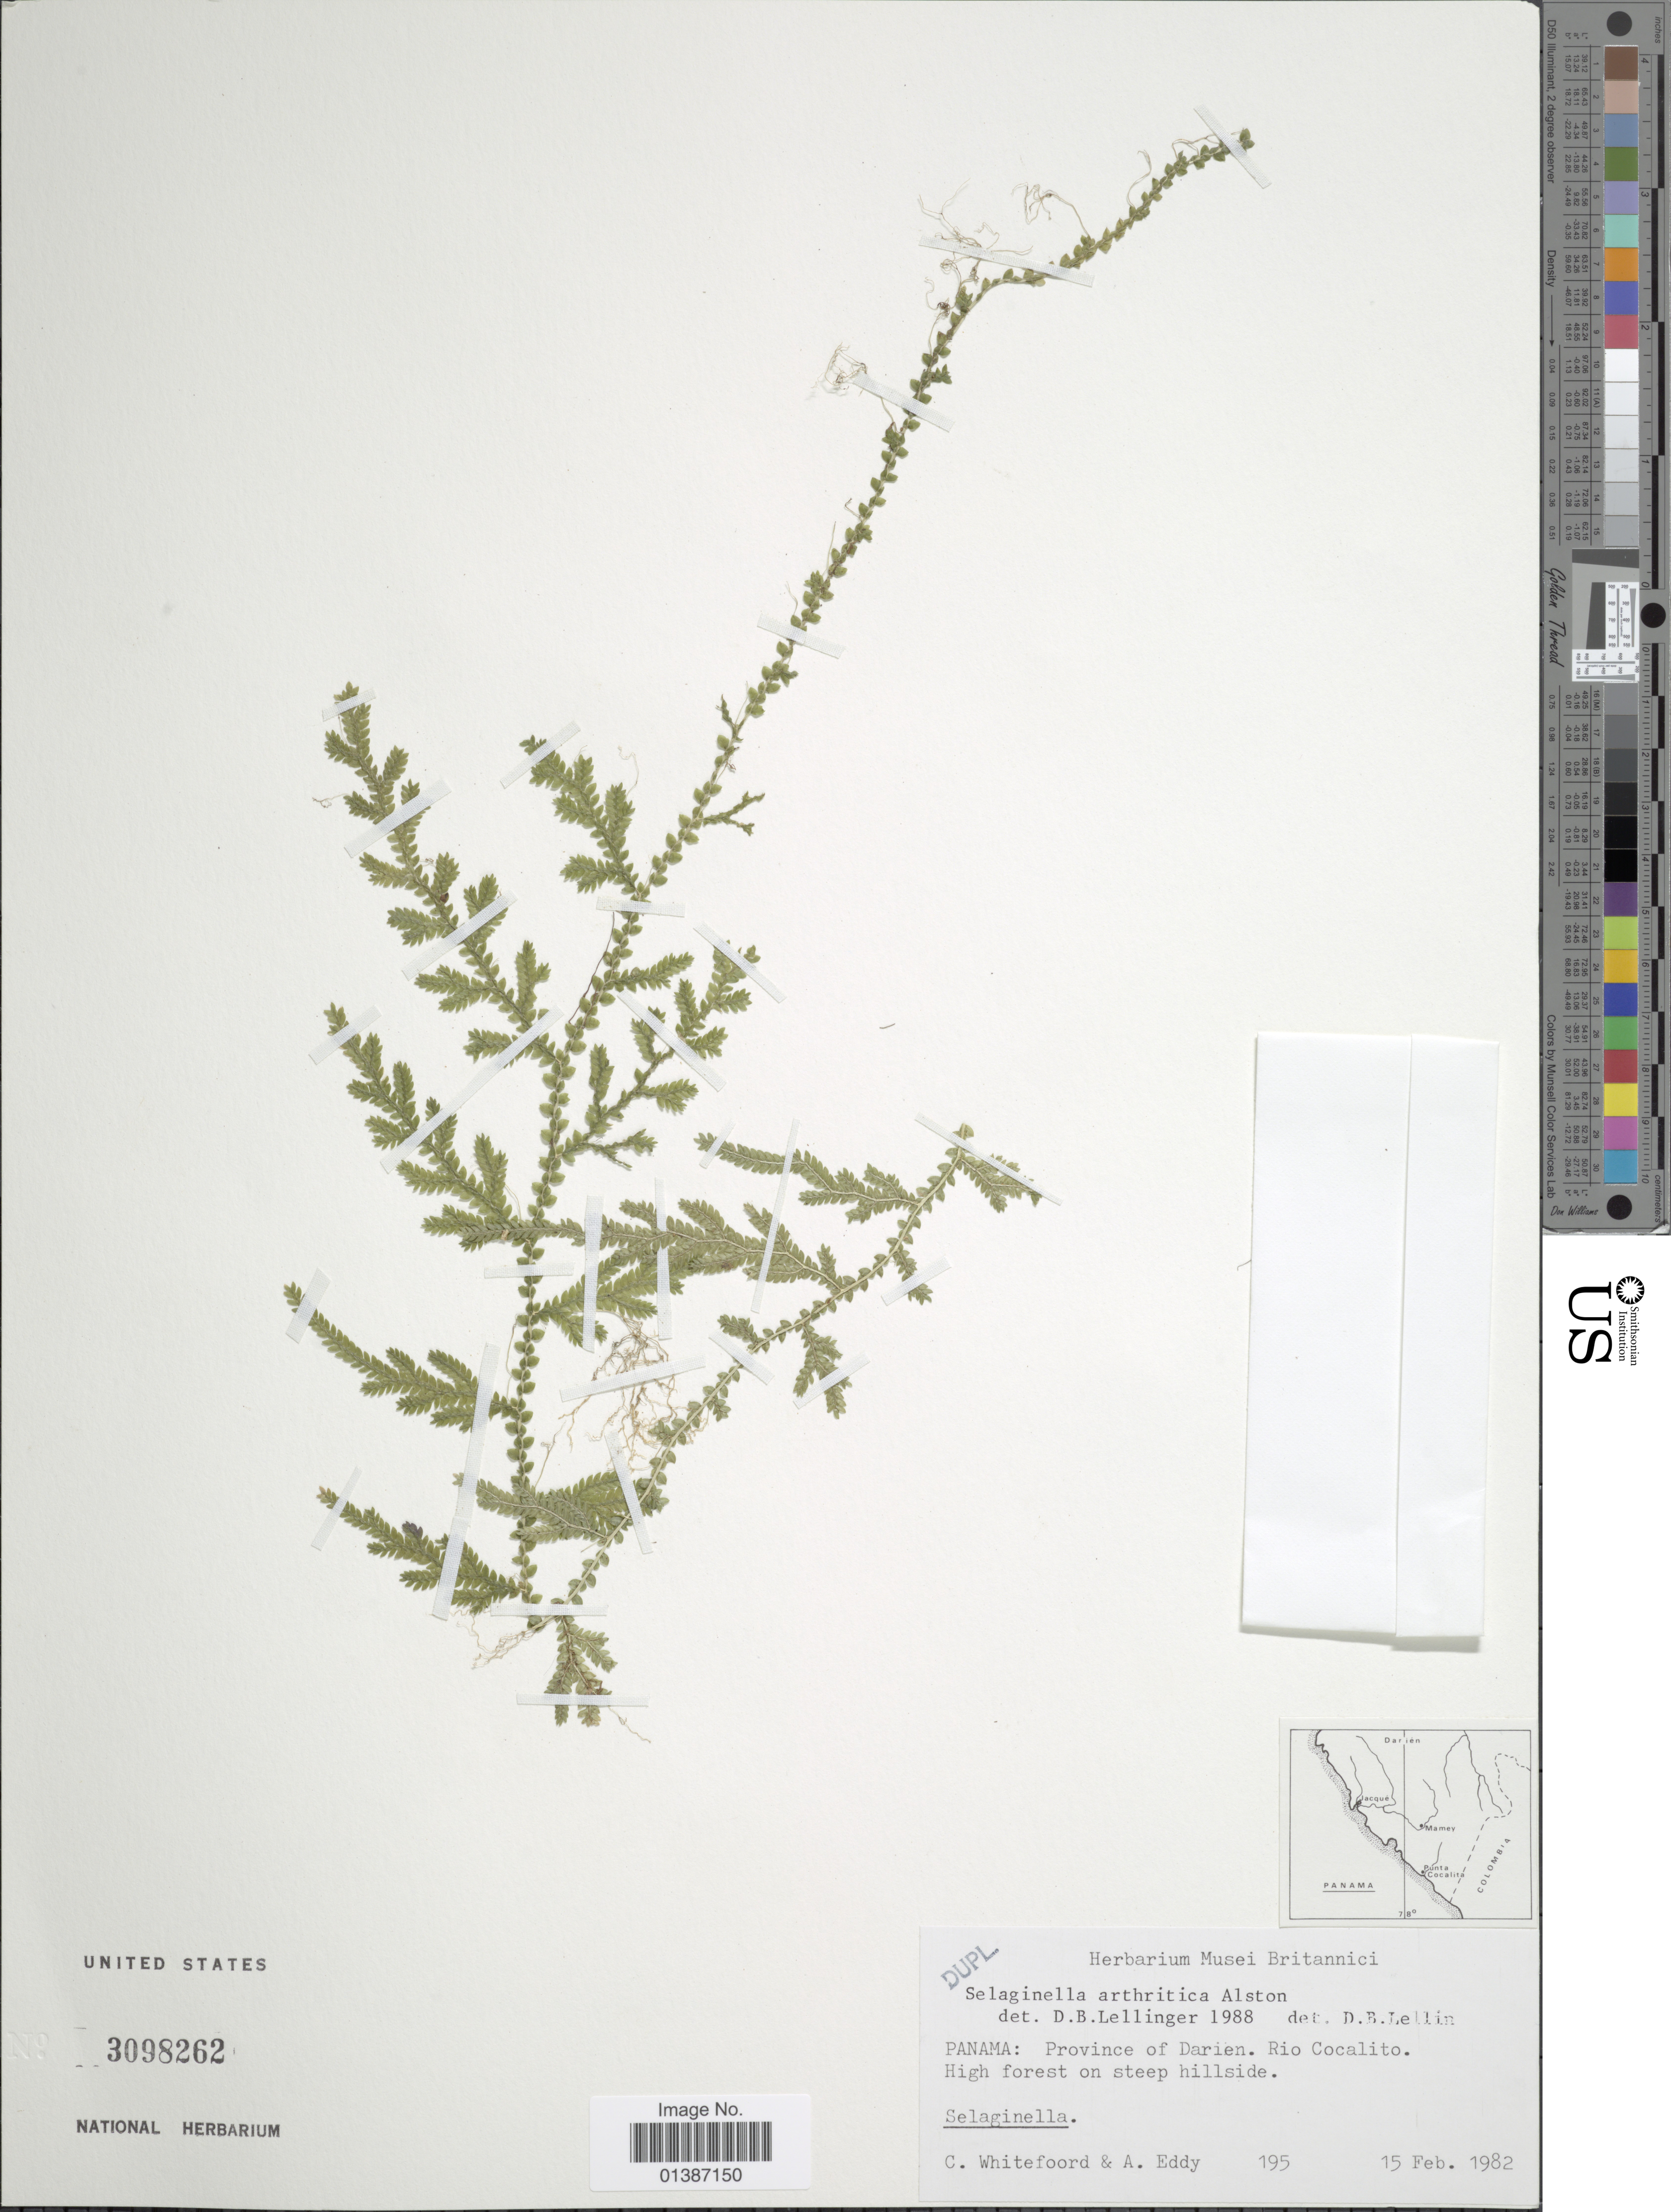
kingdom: Plantae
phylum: Tracheophyta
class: Lycopodiopsida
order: Selaginellales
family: Selaginellaceae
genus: Selaginella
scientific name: Selaginella arthritica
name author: Alston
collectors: C. Whitefoord & A. Eddy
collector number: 195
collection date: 1982-02-15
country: Panama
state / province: Darién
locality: Panama: Province of Darien. Rio Cocalito.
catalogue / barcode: US 3098262